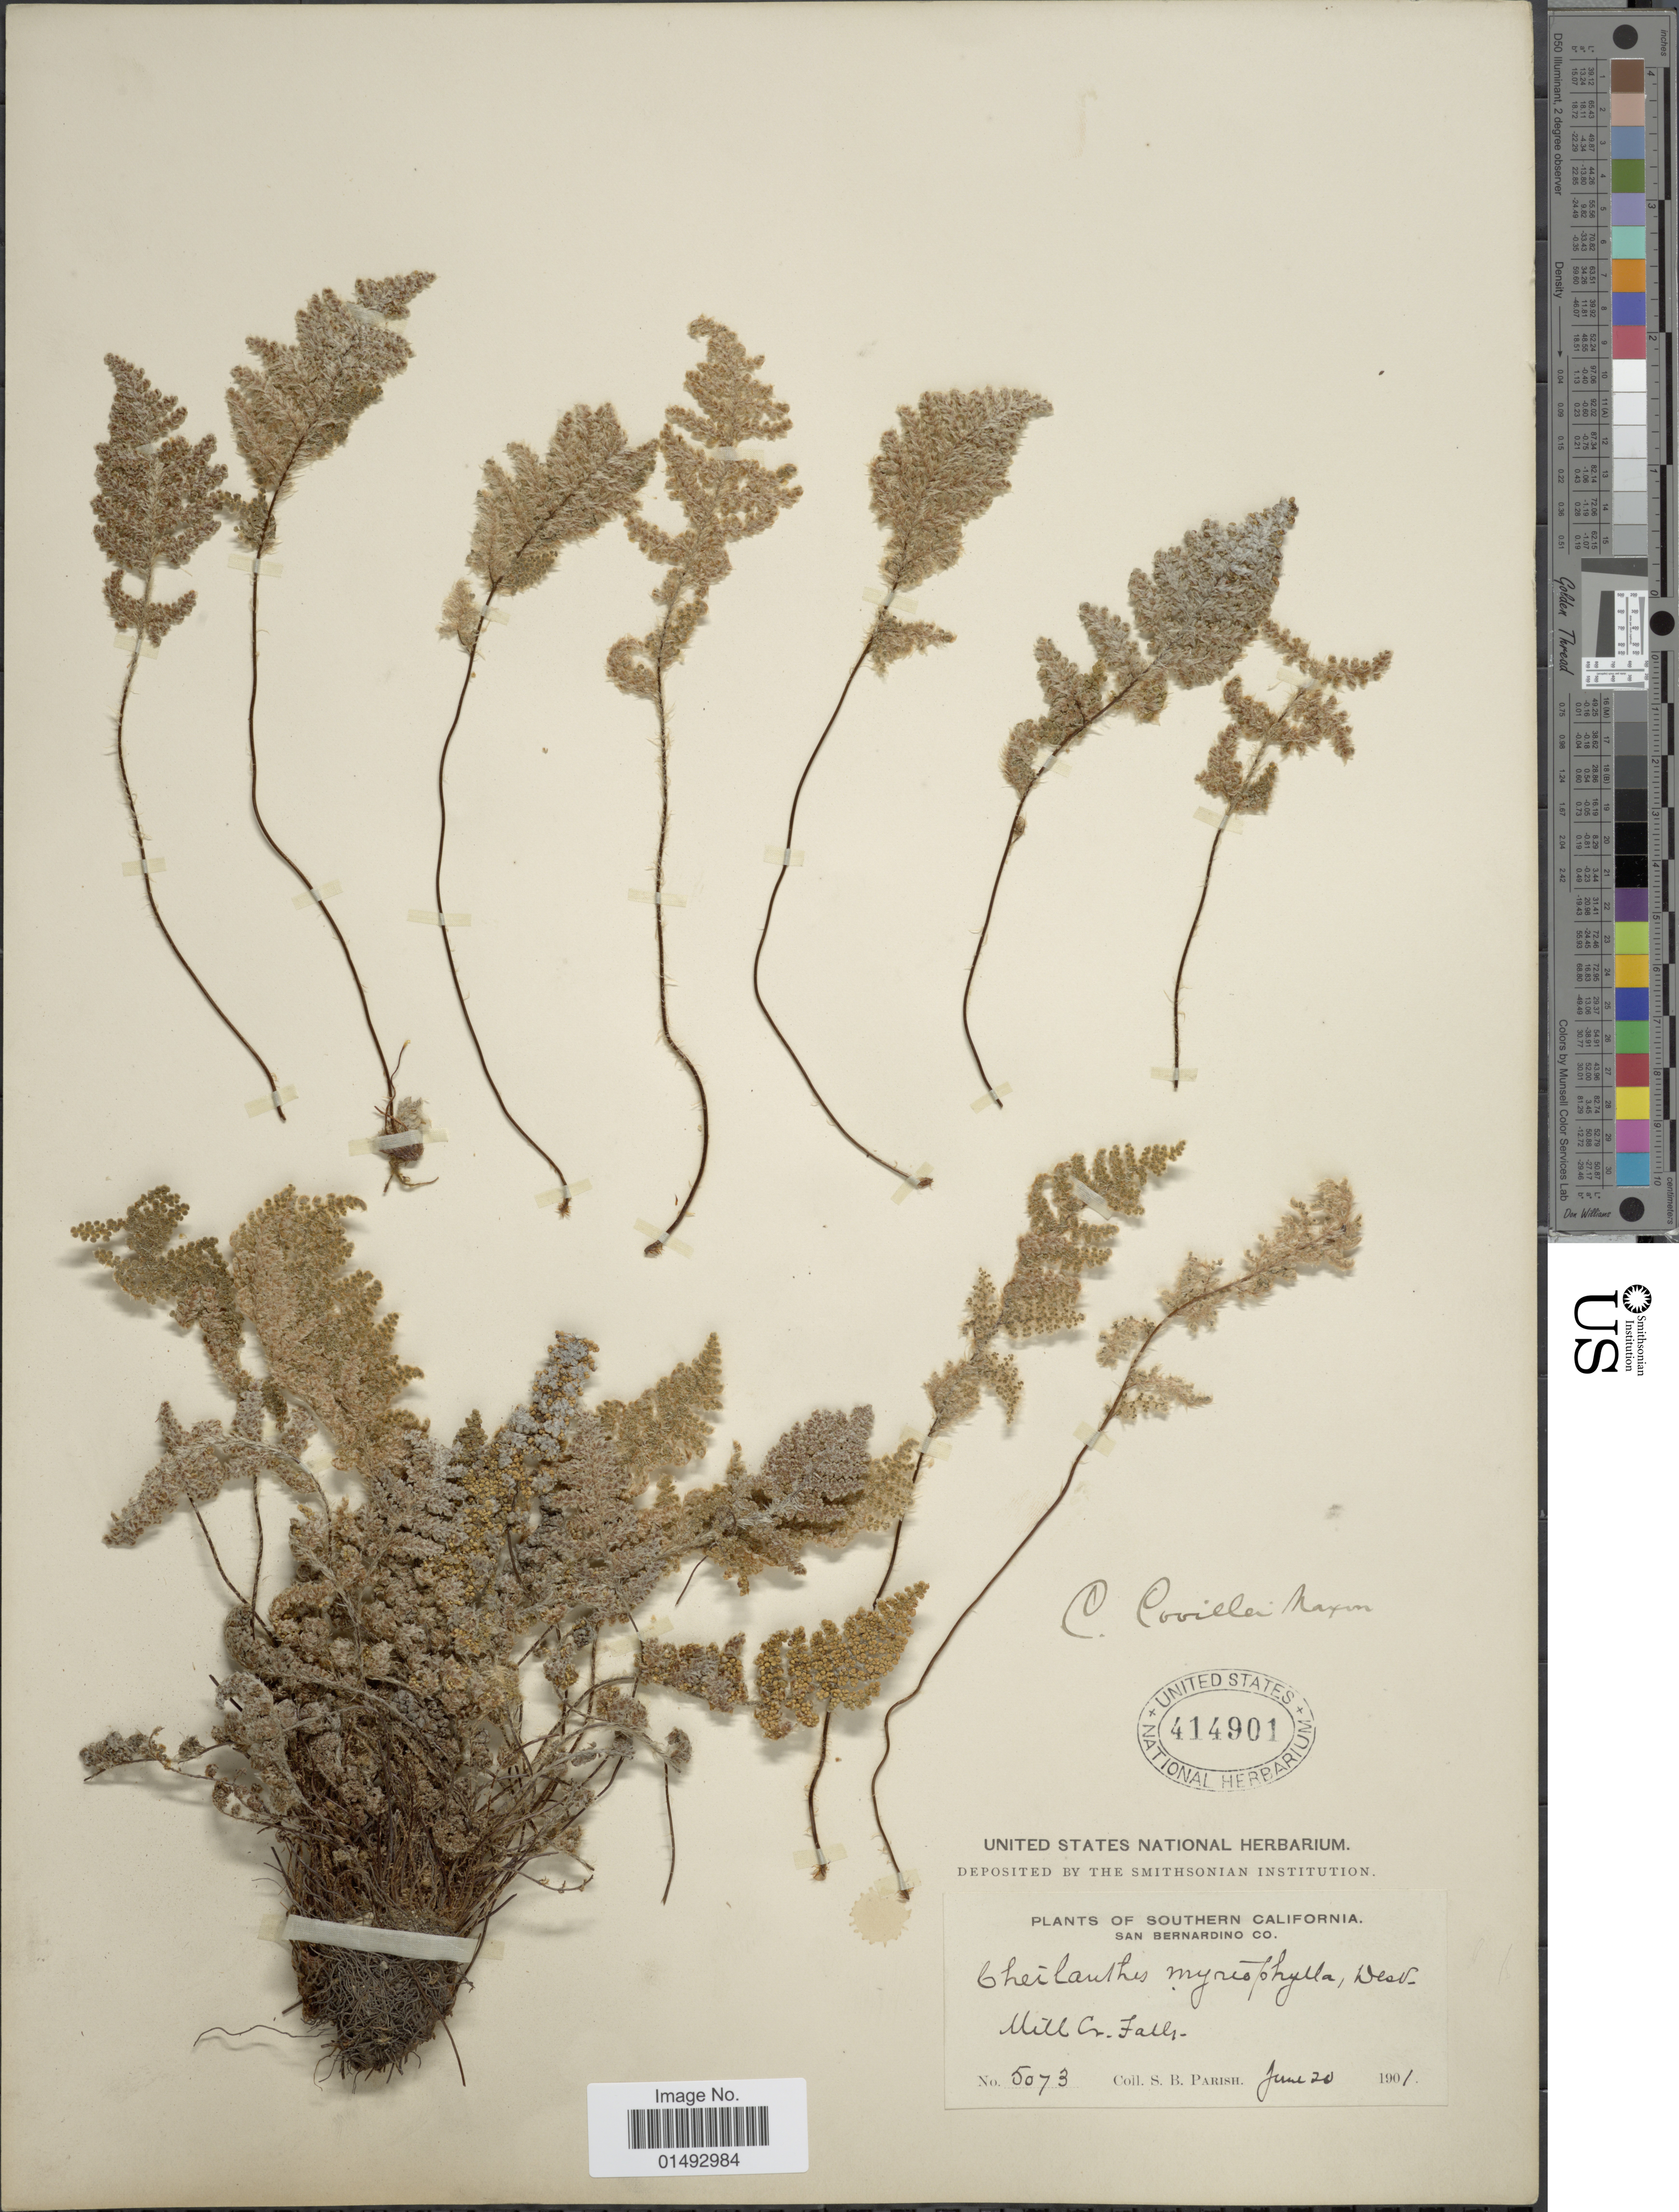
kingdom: Plantae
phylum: Tracheophyta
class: Polypodiopsida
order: Polypodiales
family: Pteridaceae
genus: Myriopteris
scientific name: Myriopteris covillei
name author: (Maxon) Á. Löve & D. Löve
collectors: S. B. Parish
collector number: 5073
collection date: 1901-06-20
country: United States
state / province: California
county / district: San Bernardino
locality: Southern California, San Bernardino Co, Mill Cr Falls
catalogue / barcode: US 414901